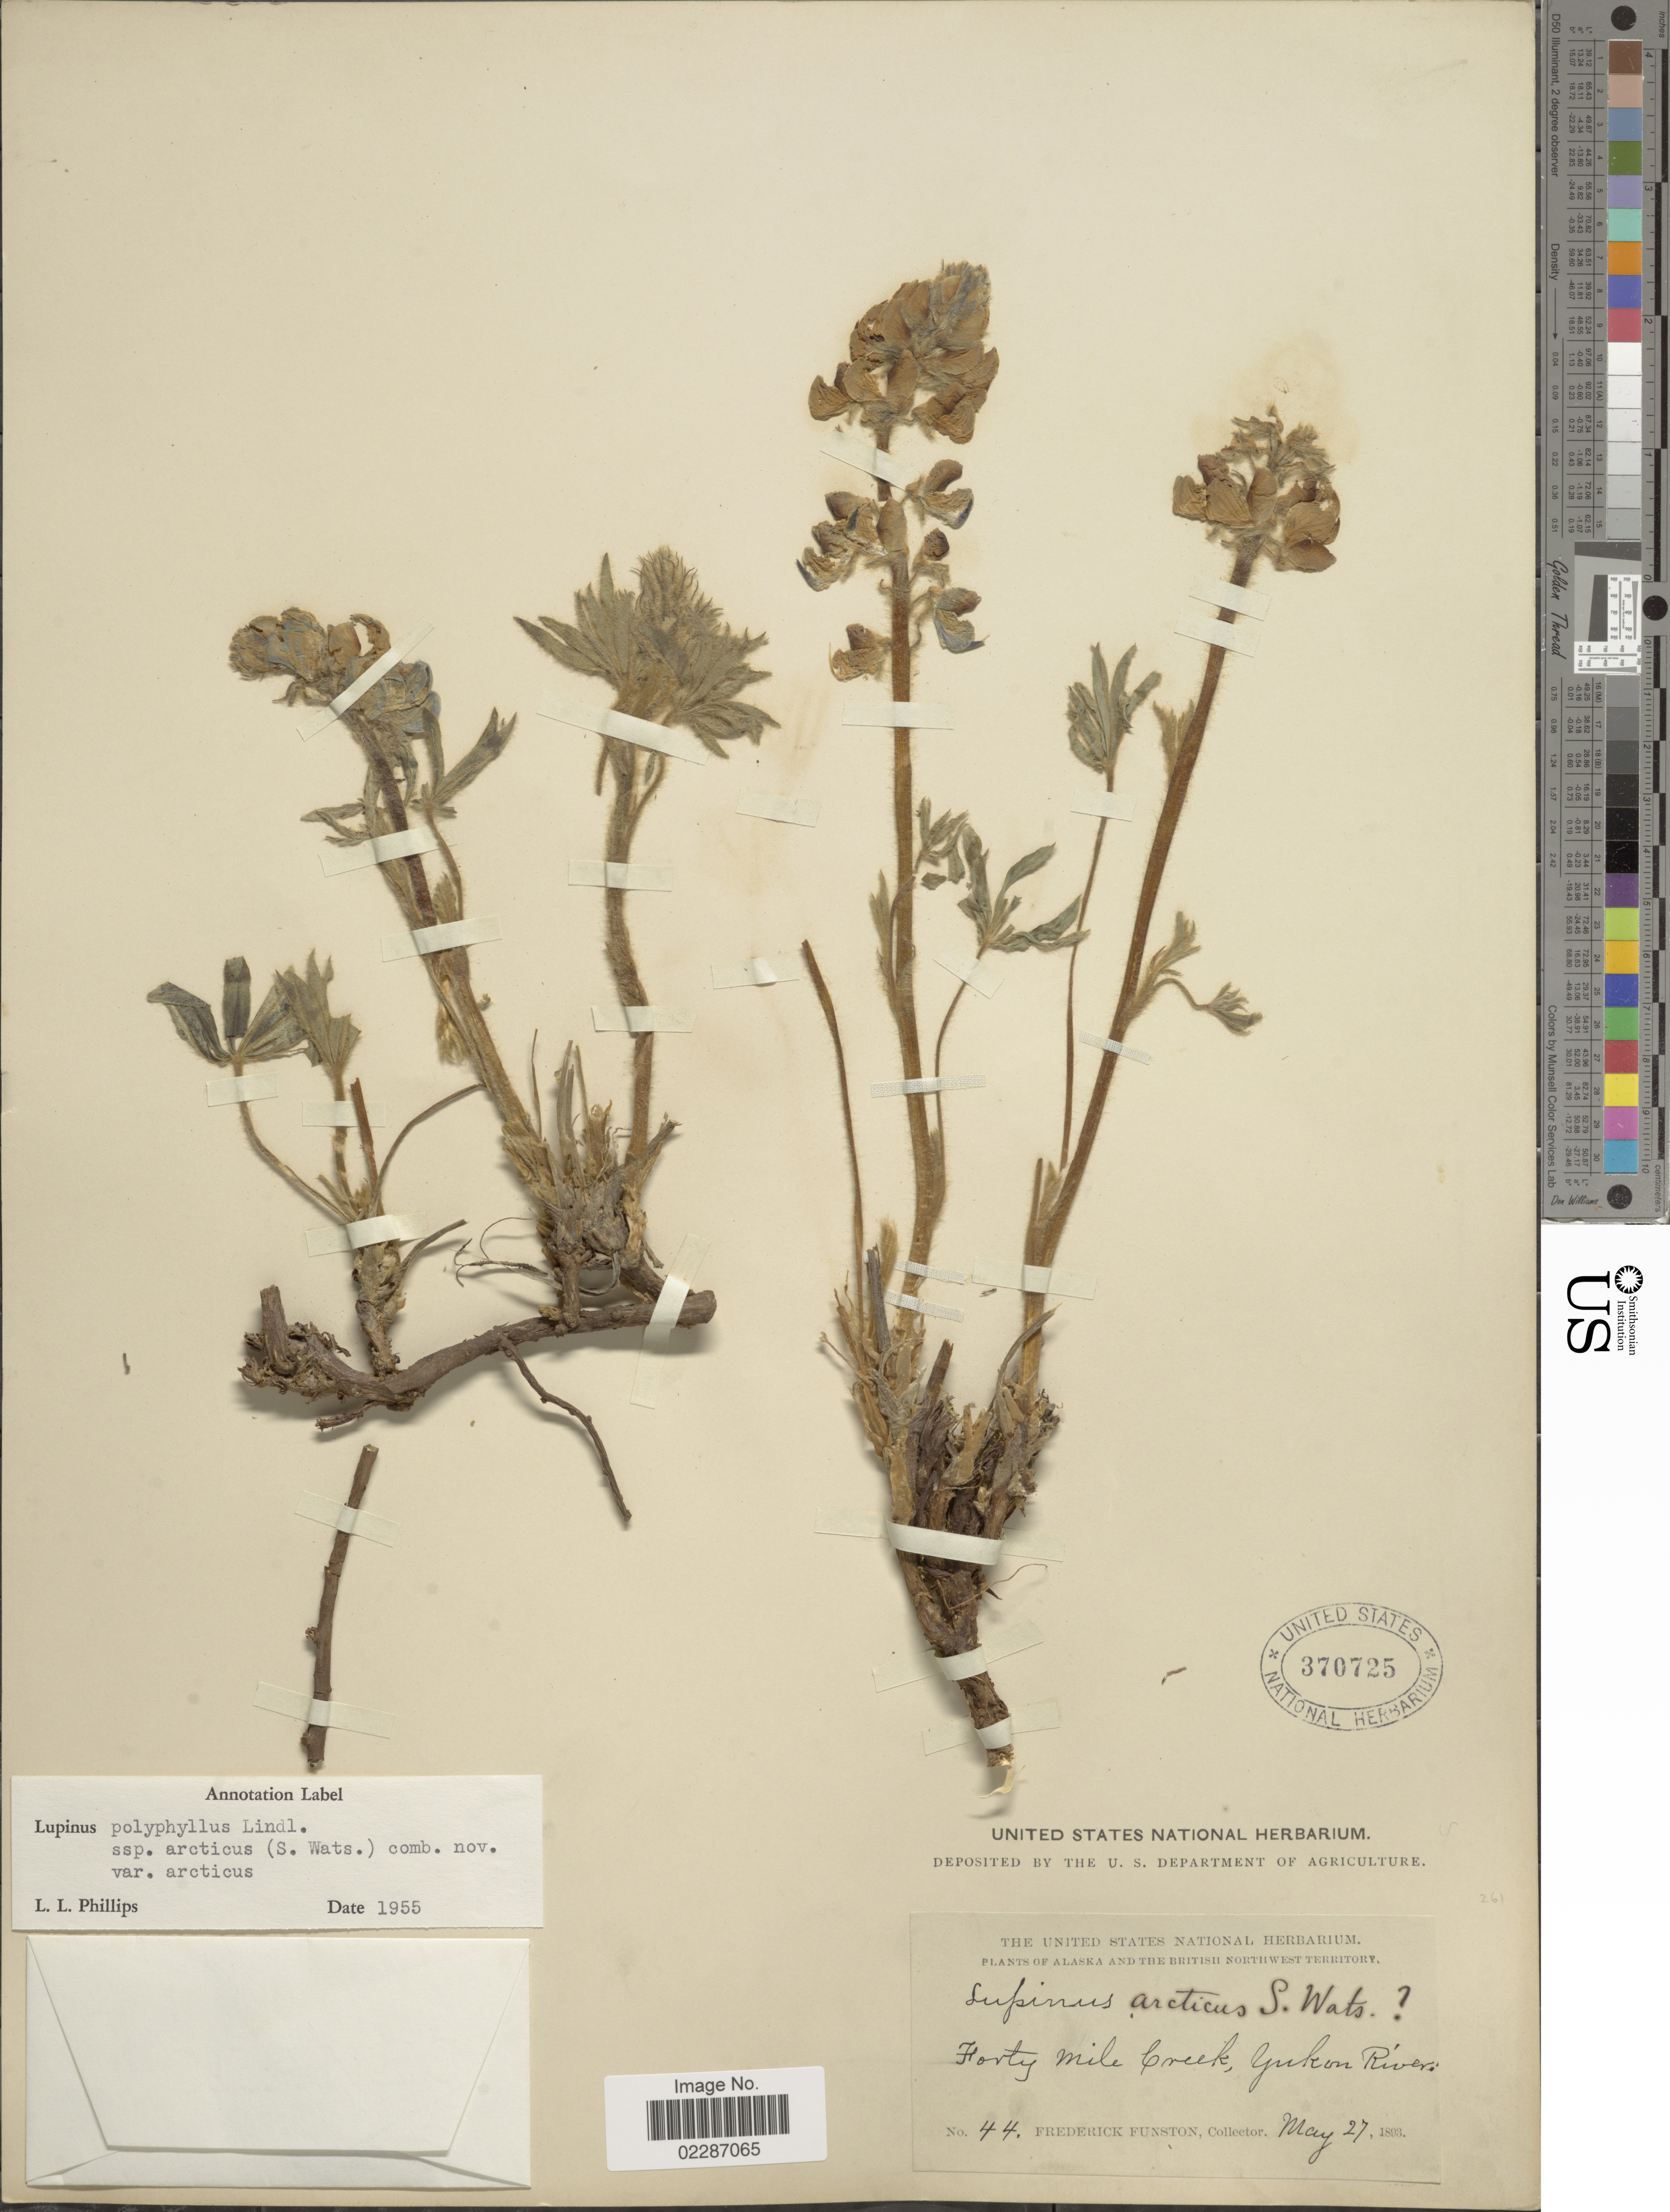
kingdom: Plantae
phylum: Tracheophyta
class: Magnoliopsida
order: Fabales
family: Fabaceae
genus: Lupinus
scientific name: Lupinus arcticus subsp. arcticus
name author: S. Watson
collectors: F. Funston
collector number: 44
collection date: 1893-05-27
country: Canada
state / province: Yukon Territory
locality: Alaska and the British Northwest Territory, Forty Mile Creek, Yukon River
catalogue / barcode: US 370725